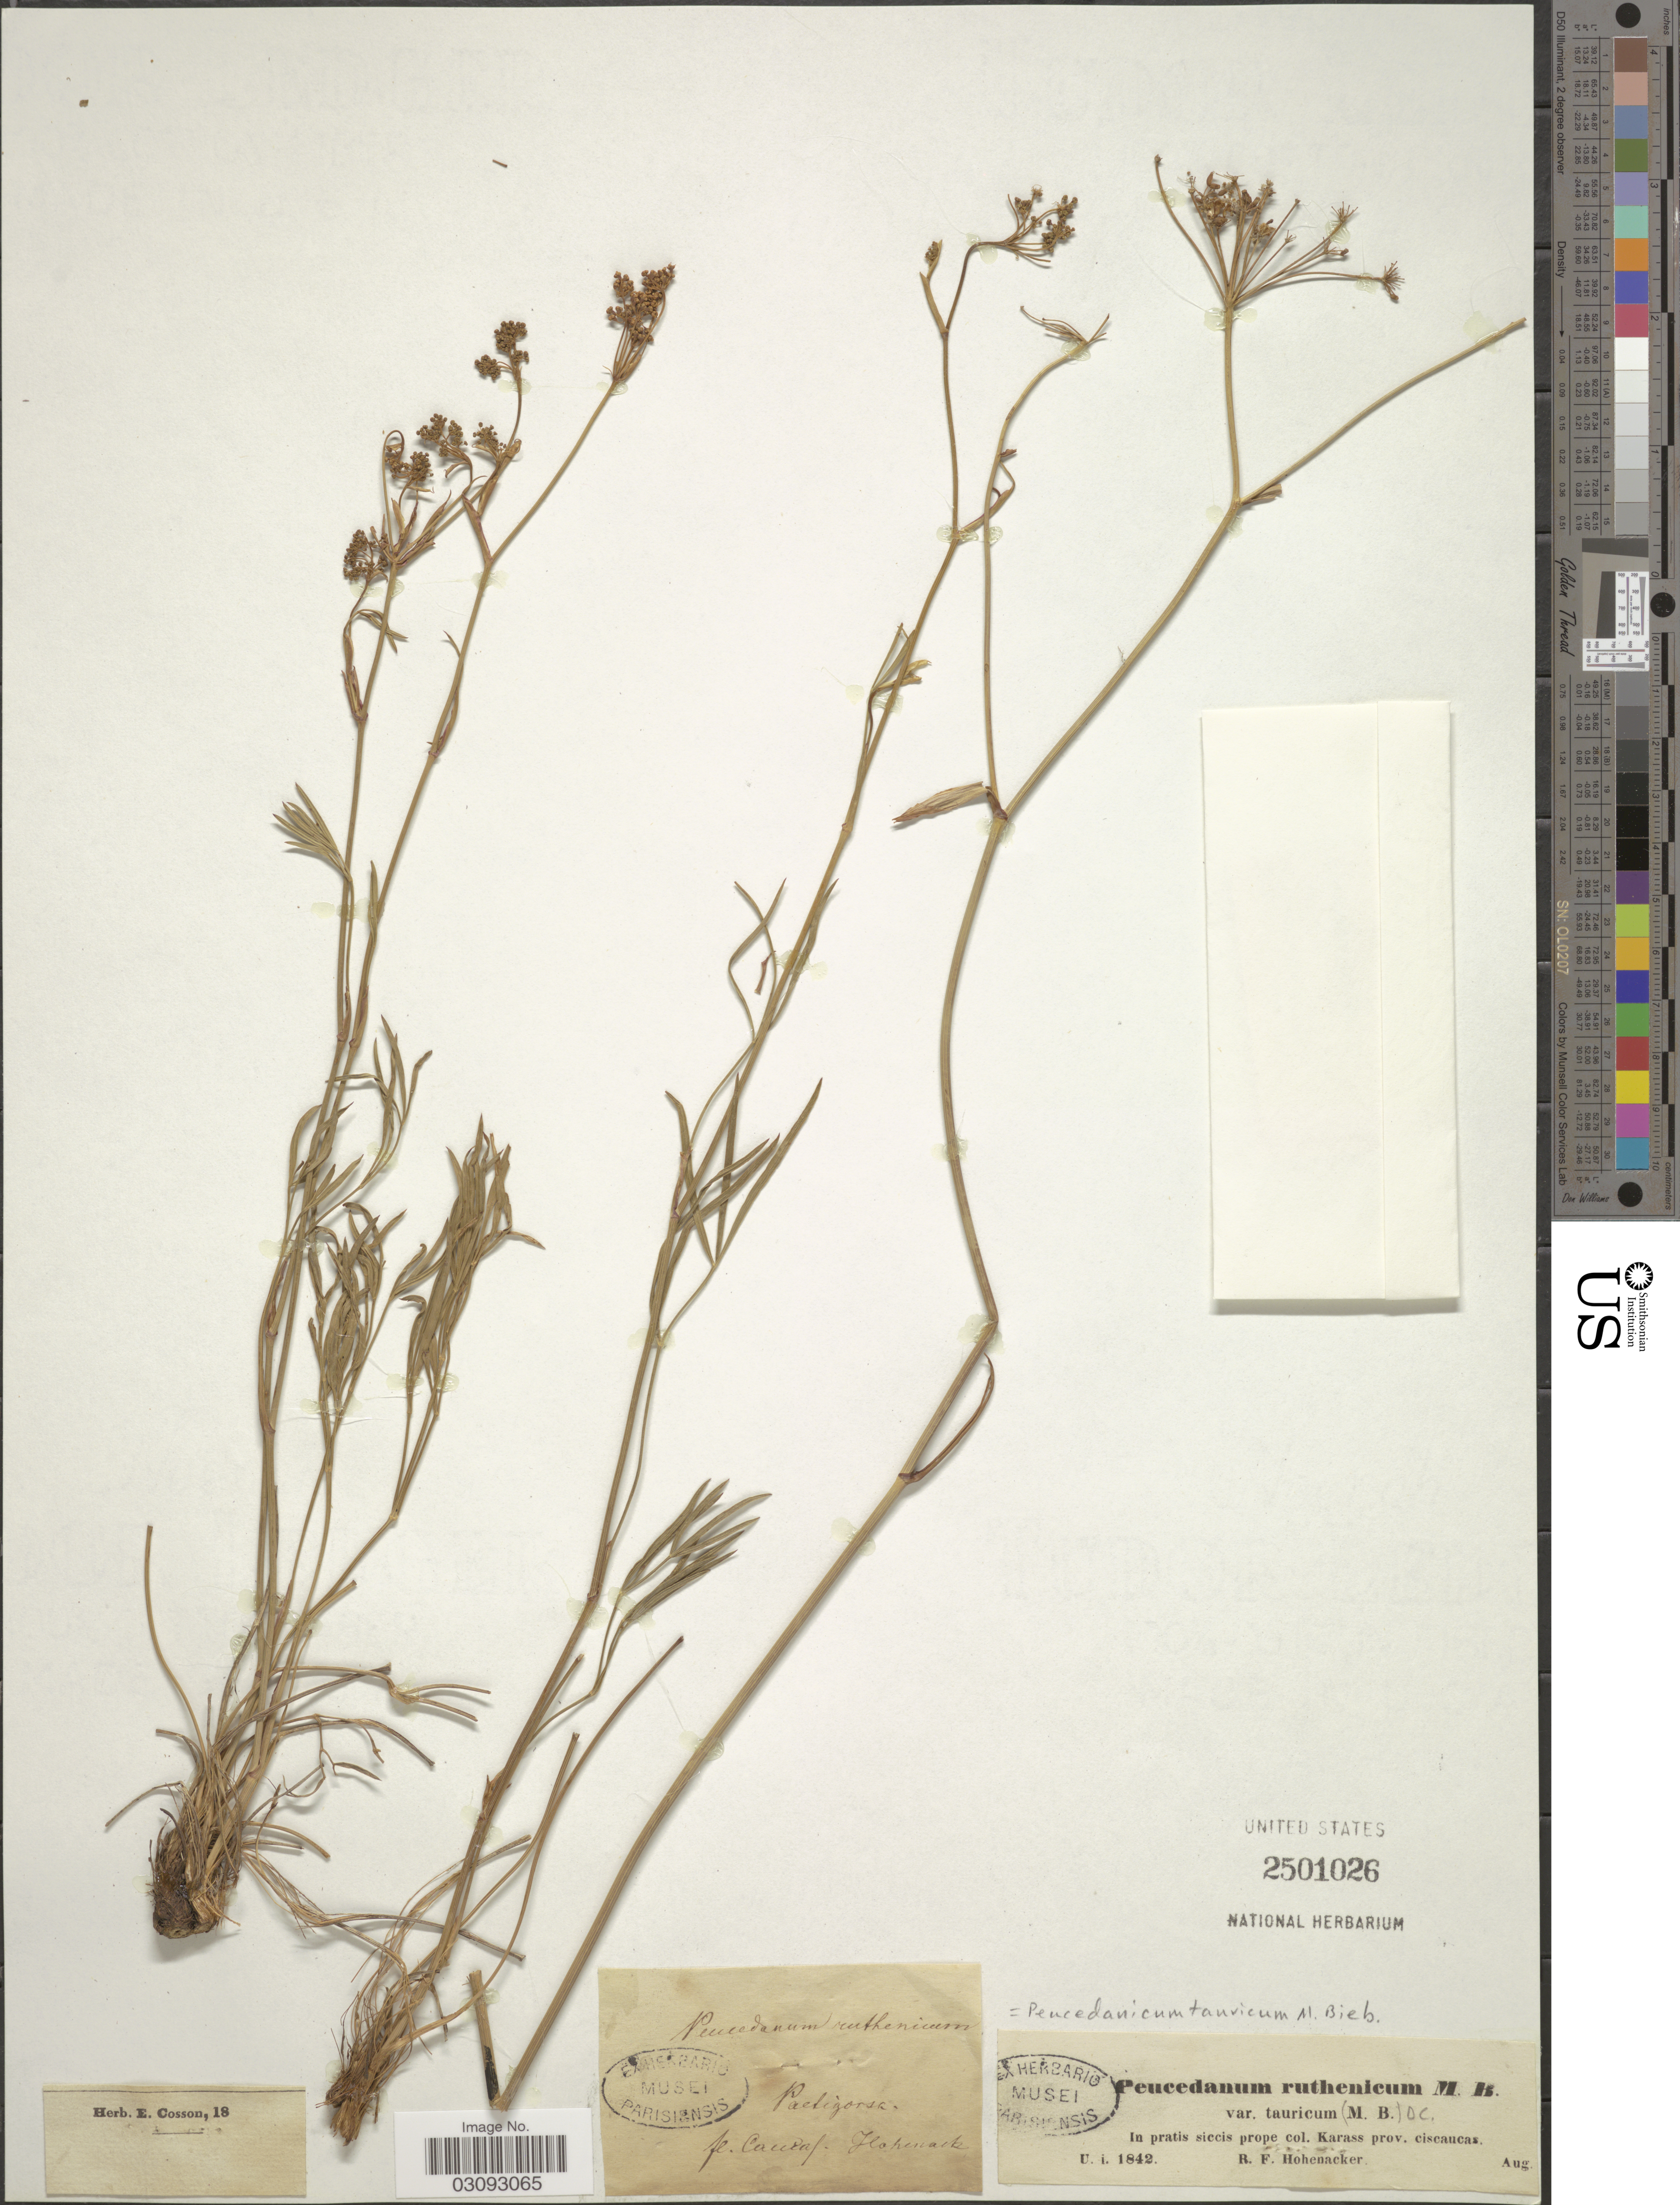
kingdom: Plantae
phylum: Tracheophyta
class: Magnoliopsida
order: Apiales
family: Apiaceae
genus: Peucedanum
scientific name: Peucedanum tauricum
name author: M. Bieb.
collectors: R. F. Hohenacker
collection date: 1842-01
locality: In pratis siccis prope col. Karas prov. ciscaucas.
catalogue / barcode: US 2501026